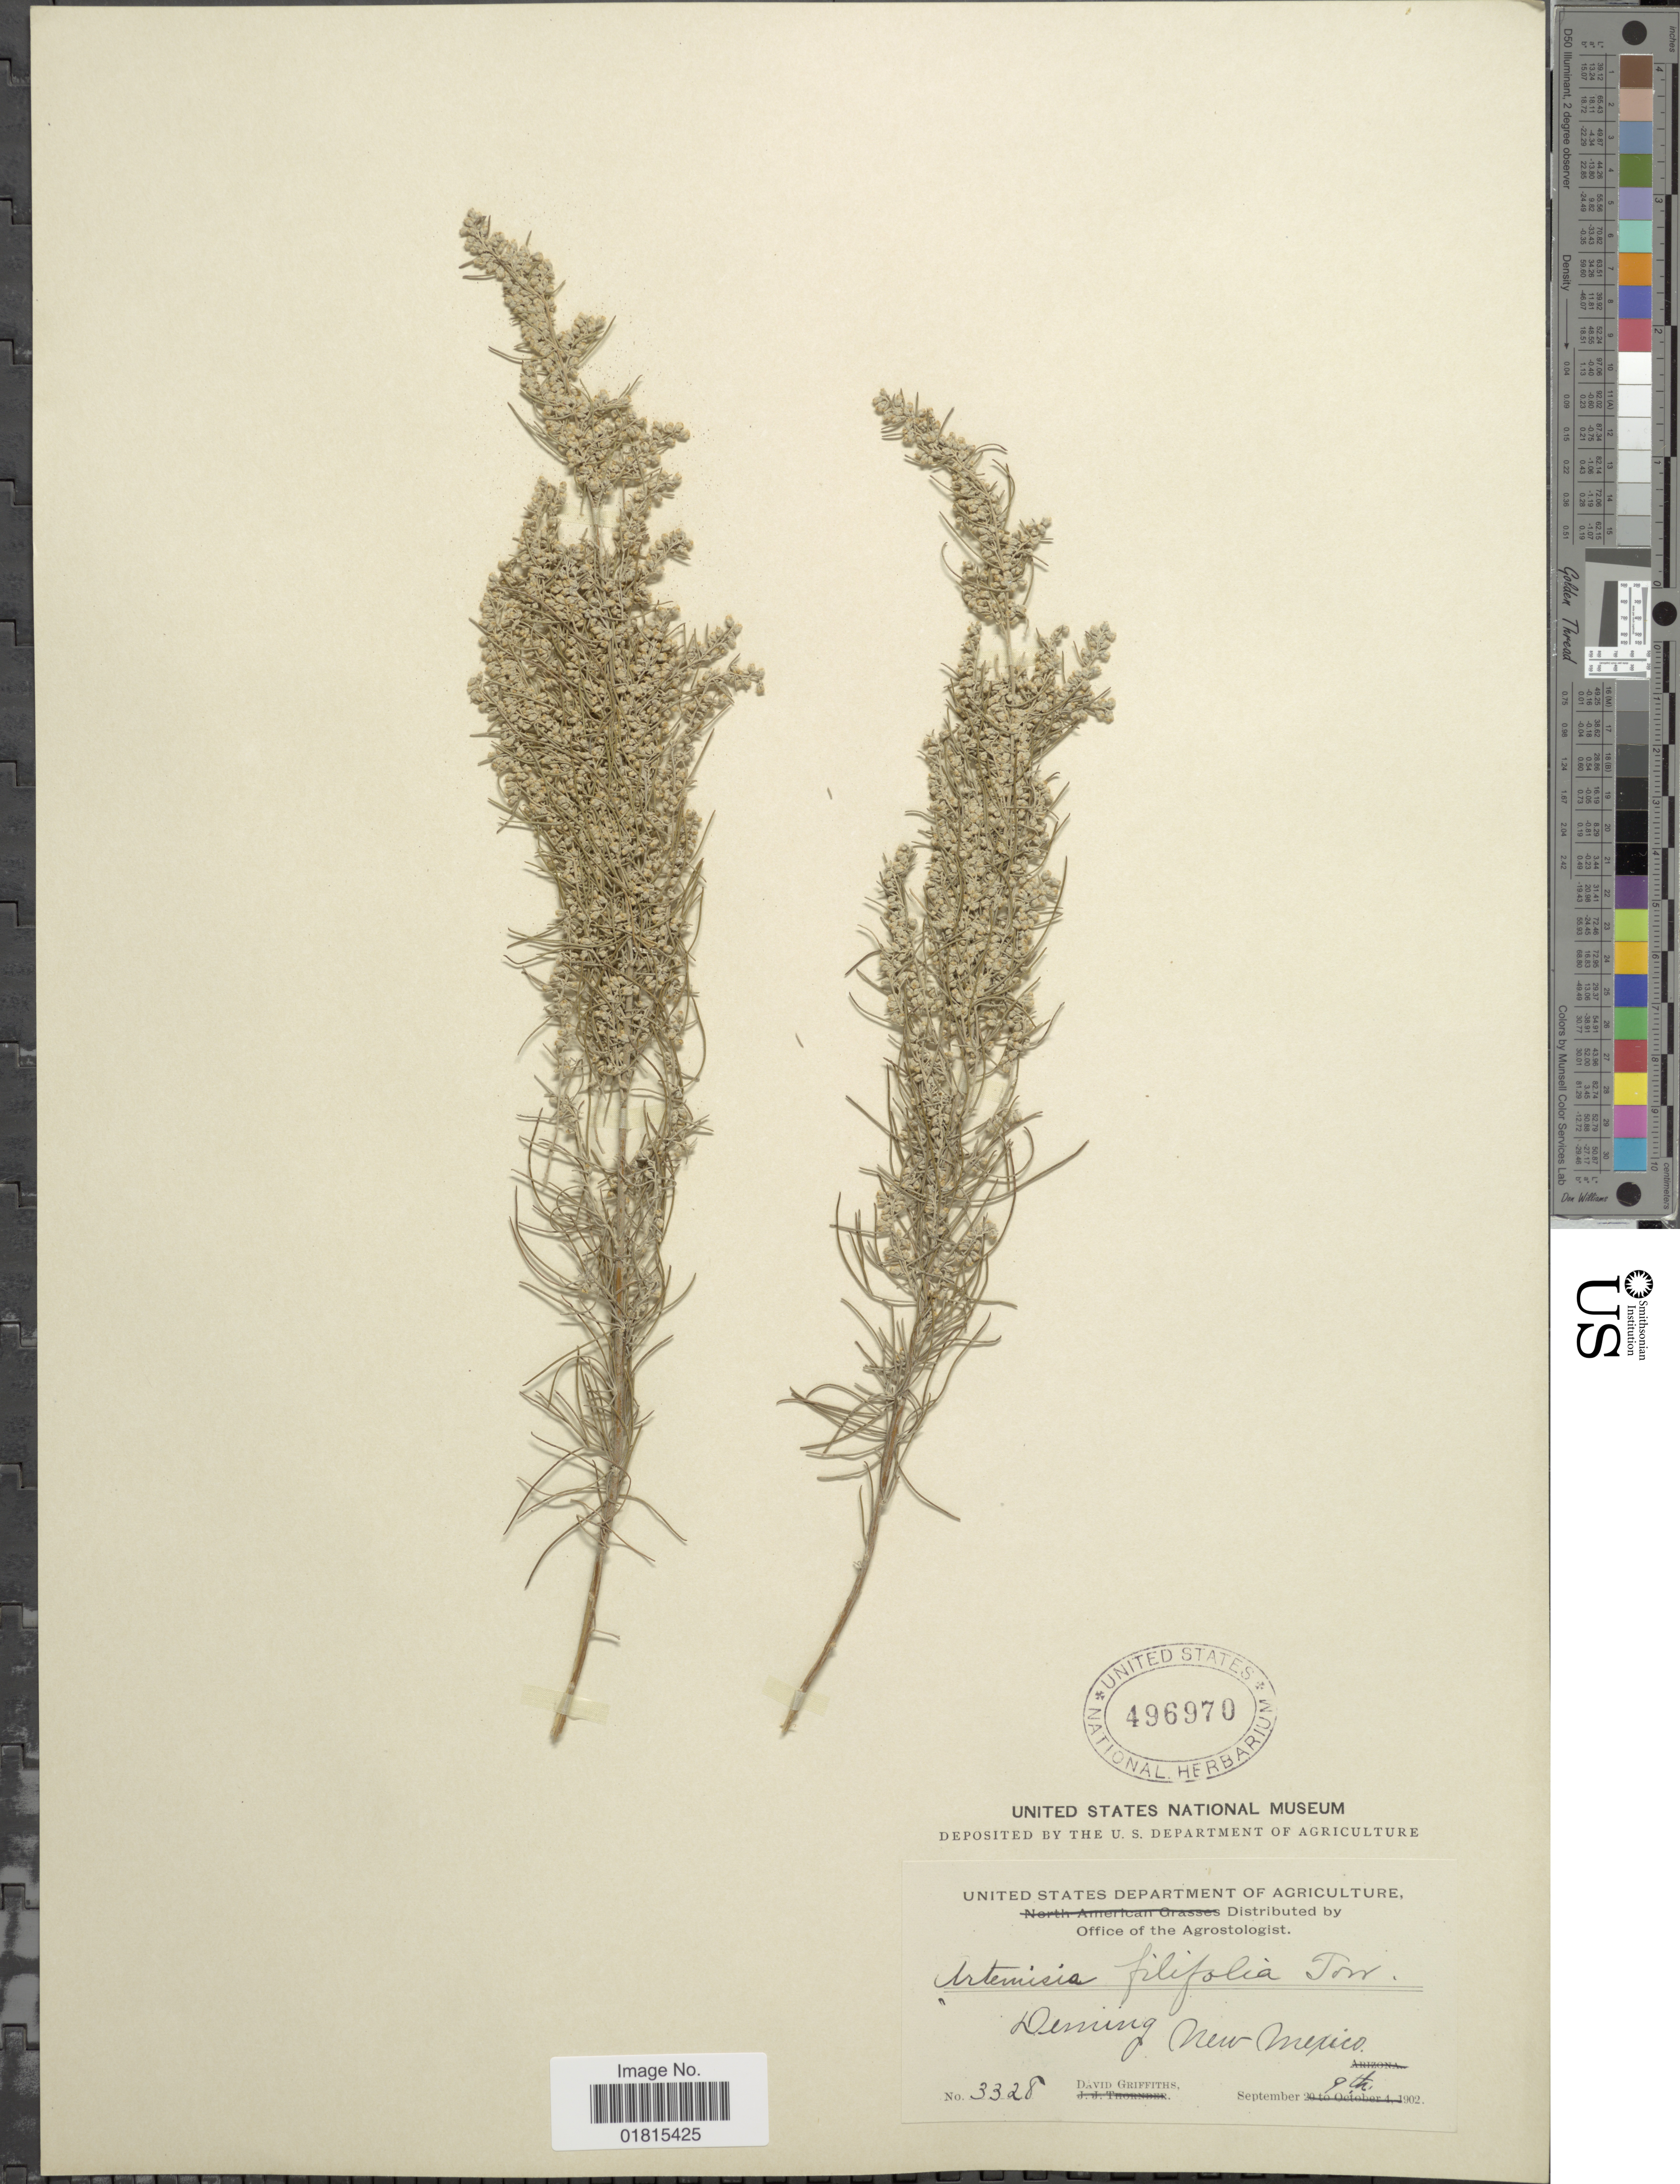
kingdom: Plantae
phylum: Tracheophyta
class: Magnoliopsida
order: Asterales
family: Asteraceae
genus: Artemisia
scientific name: Artemisia filifolia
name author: Torr.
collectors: D. Griffiths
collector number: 3328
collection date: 1902-09-09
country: United States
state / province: New Mexico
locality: Deming, New Mexico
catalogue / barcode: US 496970